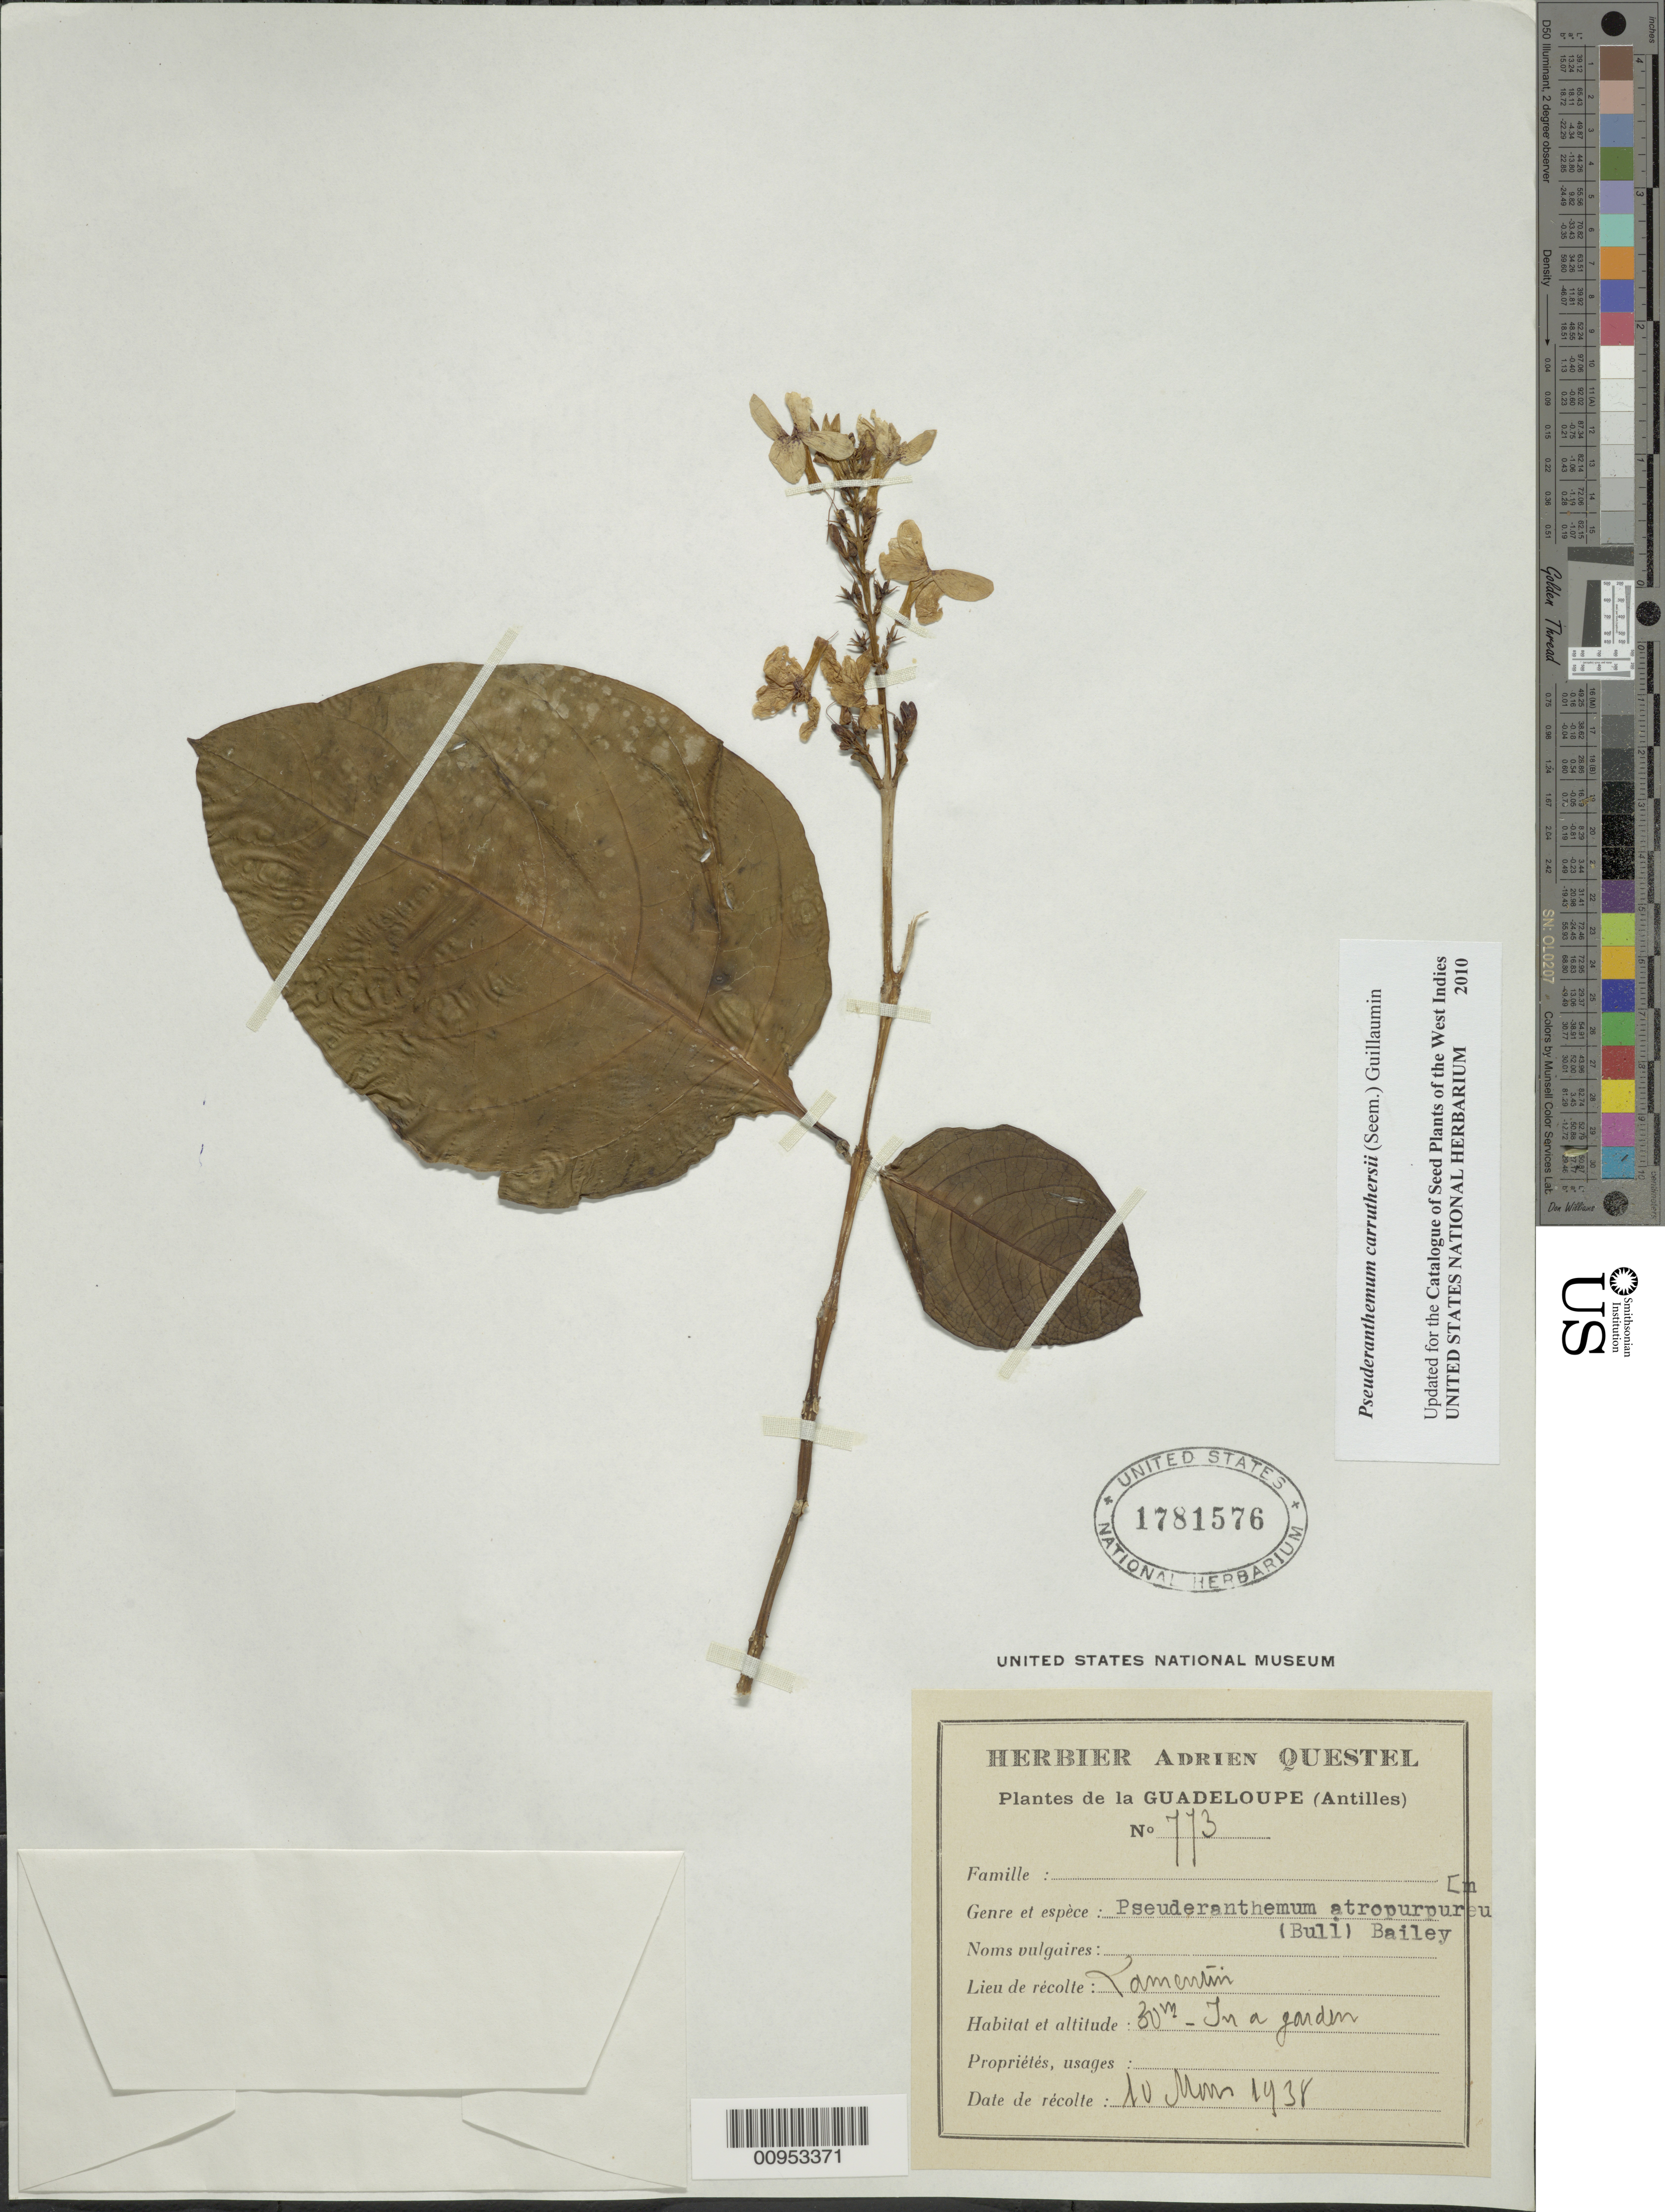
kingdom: Plantae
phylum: Tracheophyta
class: Magnoliopsida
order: Lamiales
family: Acanthaceae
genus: Pseuderanthemum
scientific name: Pseuderanthemum carruthersii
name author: (Seem.) Guillaumin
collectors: A. Questel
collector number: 773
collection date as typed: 10 Mar 1938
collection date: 1938-03-10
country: Guadeloupe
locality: Lamertin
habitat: In a garden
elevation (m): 30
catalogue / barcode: US 1781576